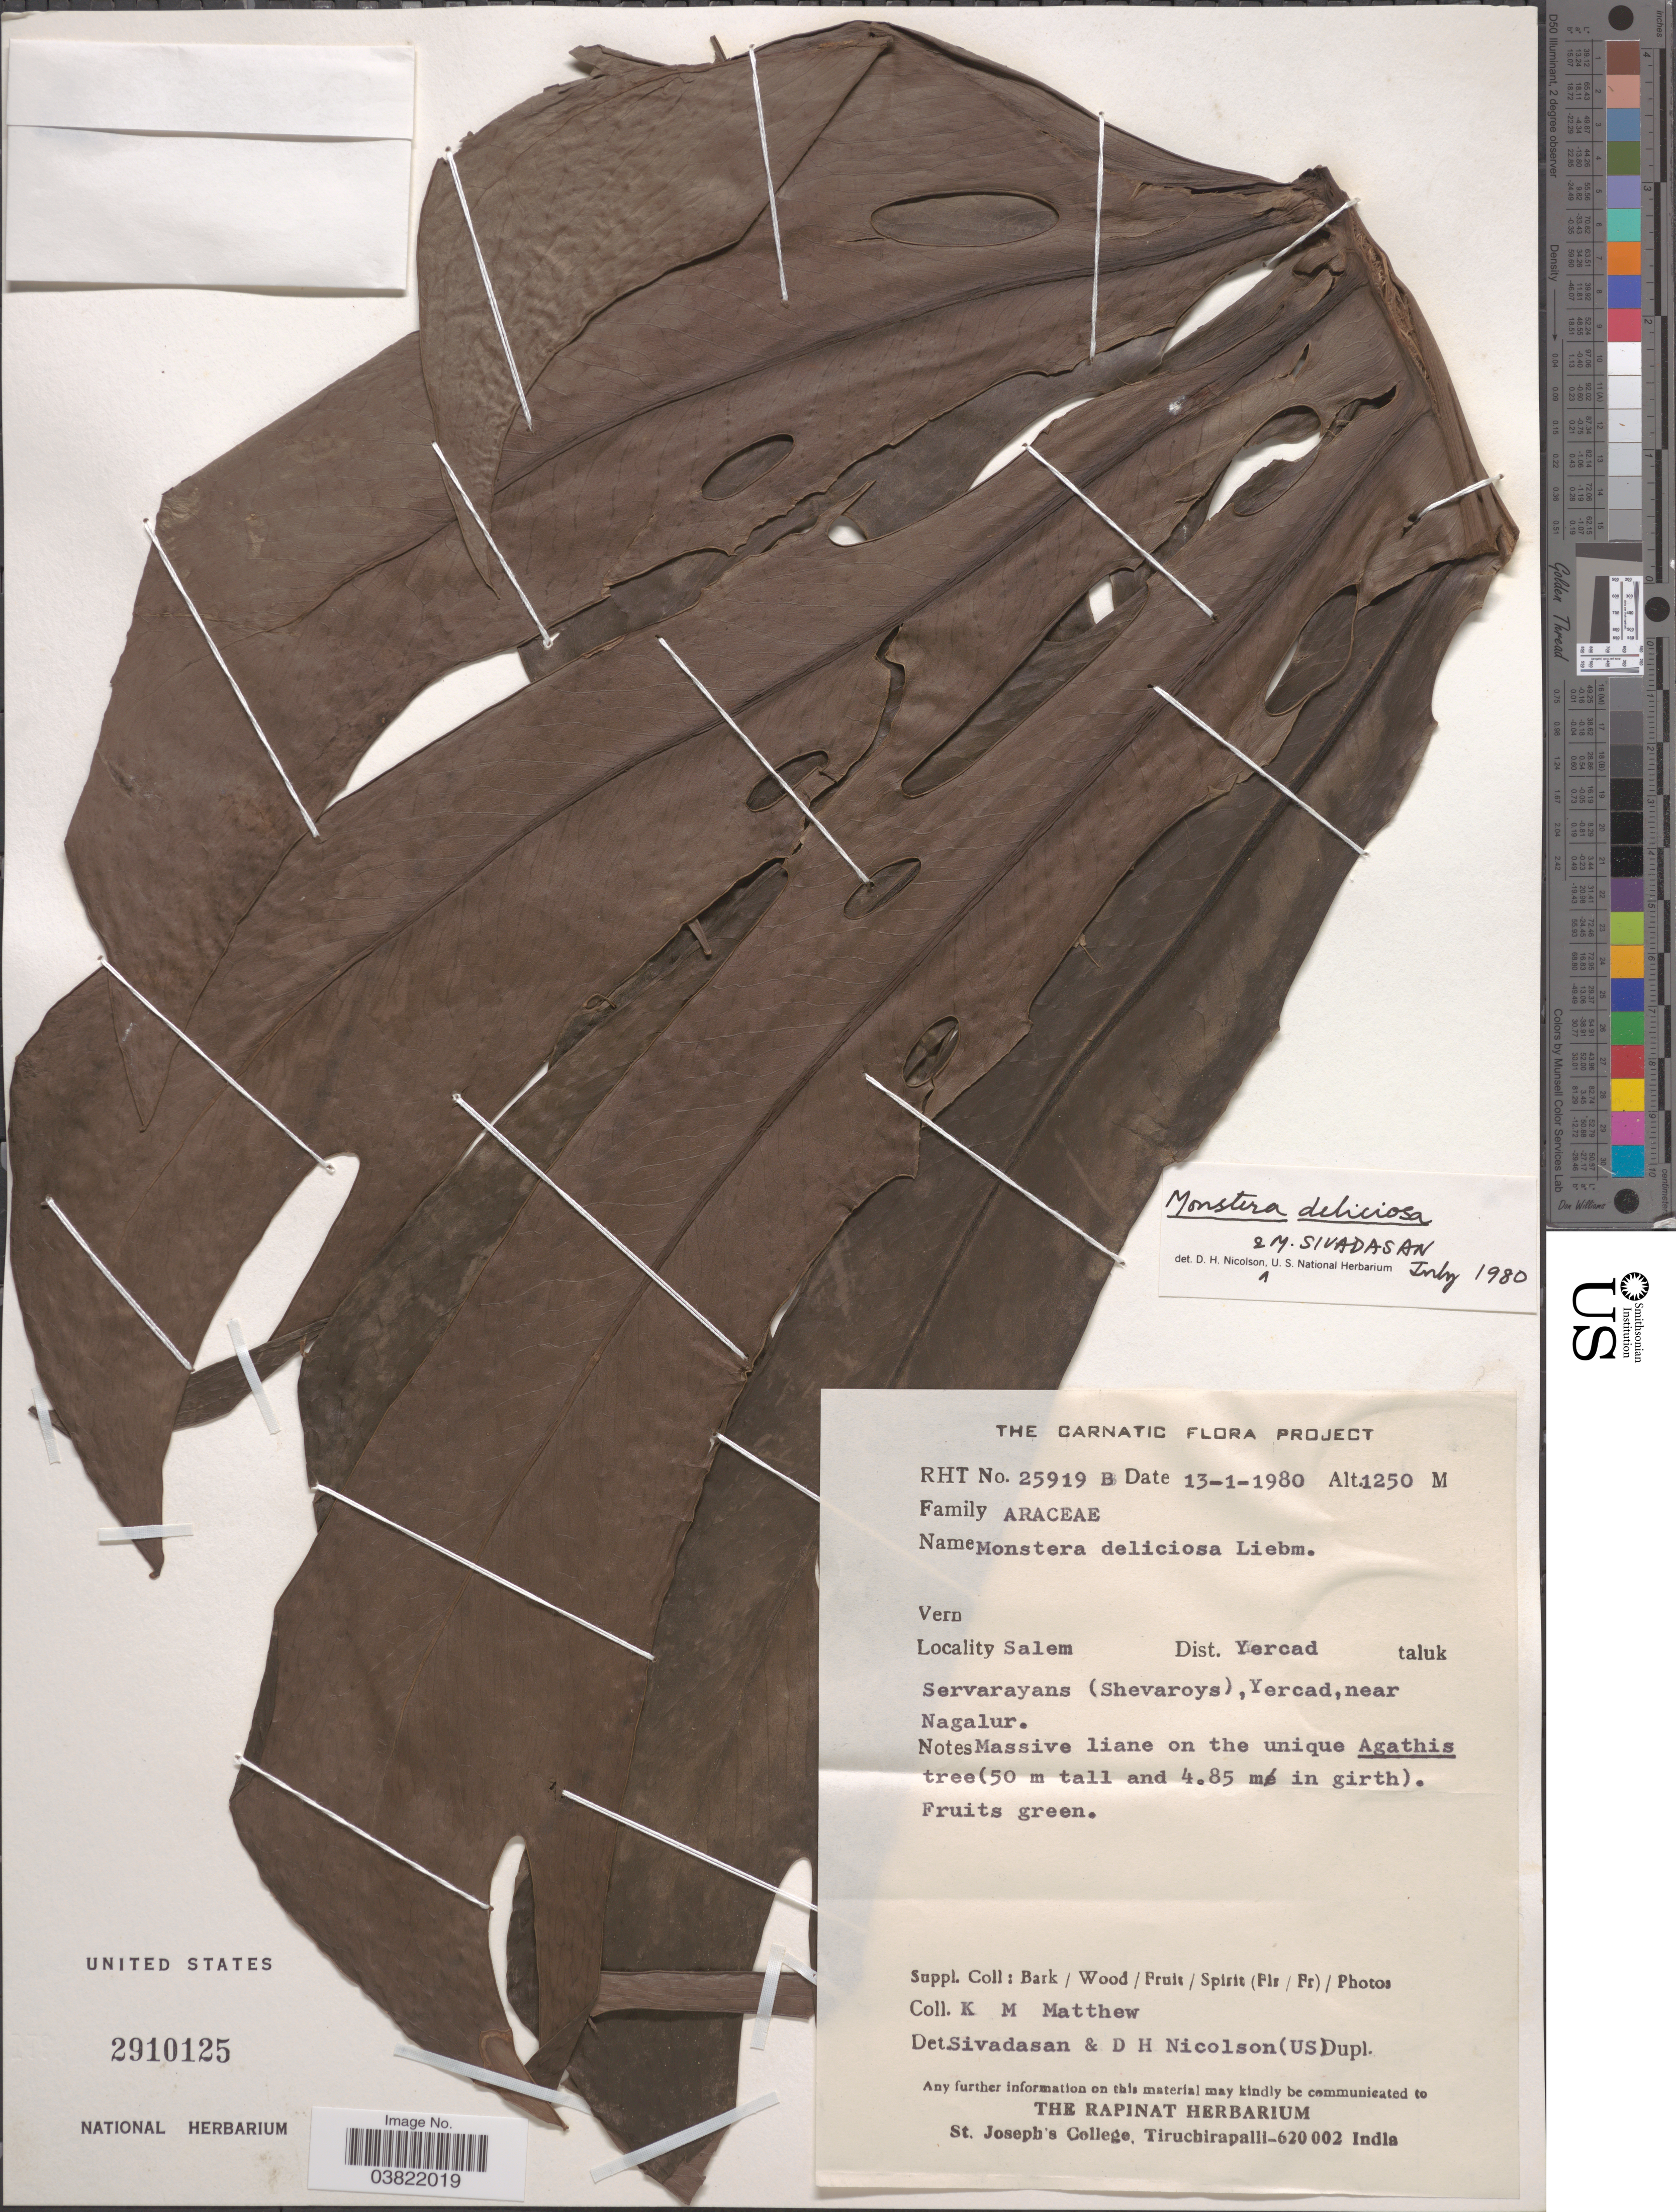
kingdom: Plantae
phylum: Tracheophyta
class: Liliopsida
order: Alismatales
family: Araceae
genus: Monstera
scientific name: Monstera deliciosa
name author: Liebm.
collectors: K. M. Matthew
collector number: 25919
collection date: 1980-01-13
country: India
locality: Salem. Dist. Yercad taluk. Servarayans (Shevaroys), Yercad, near Nagalur.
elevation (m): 1250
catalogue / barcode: US 2910125